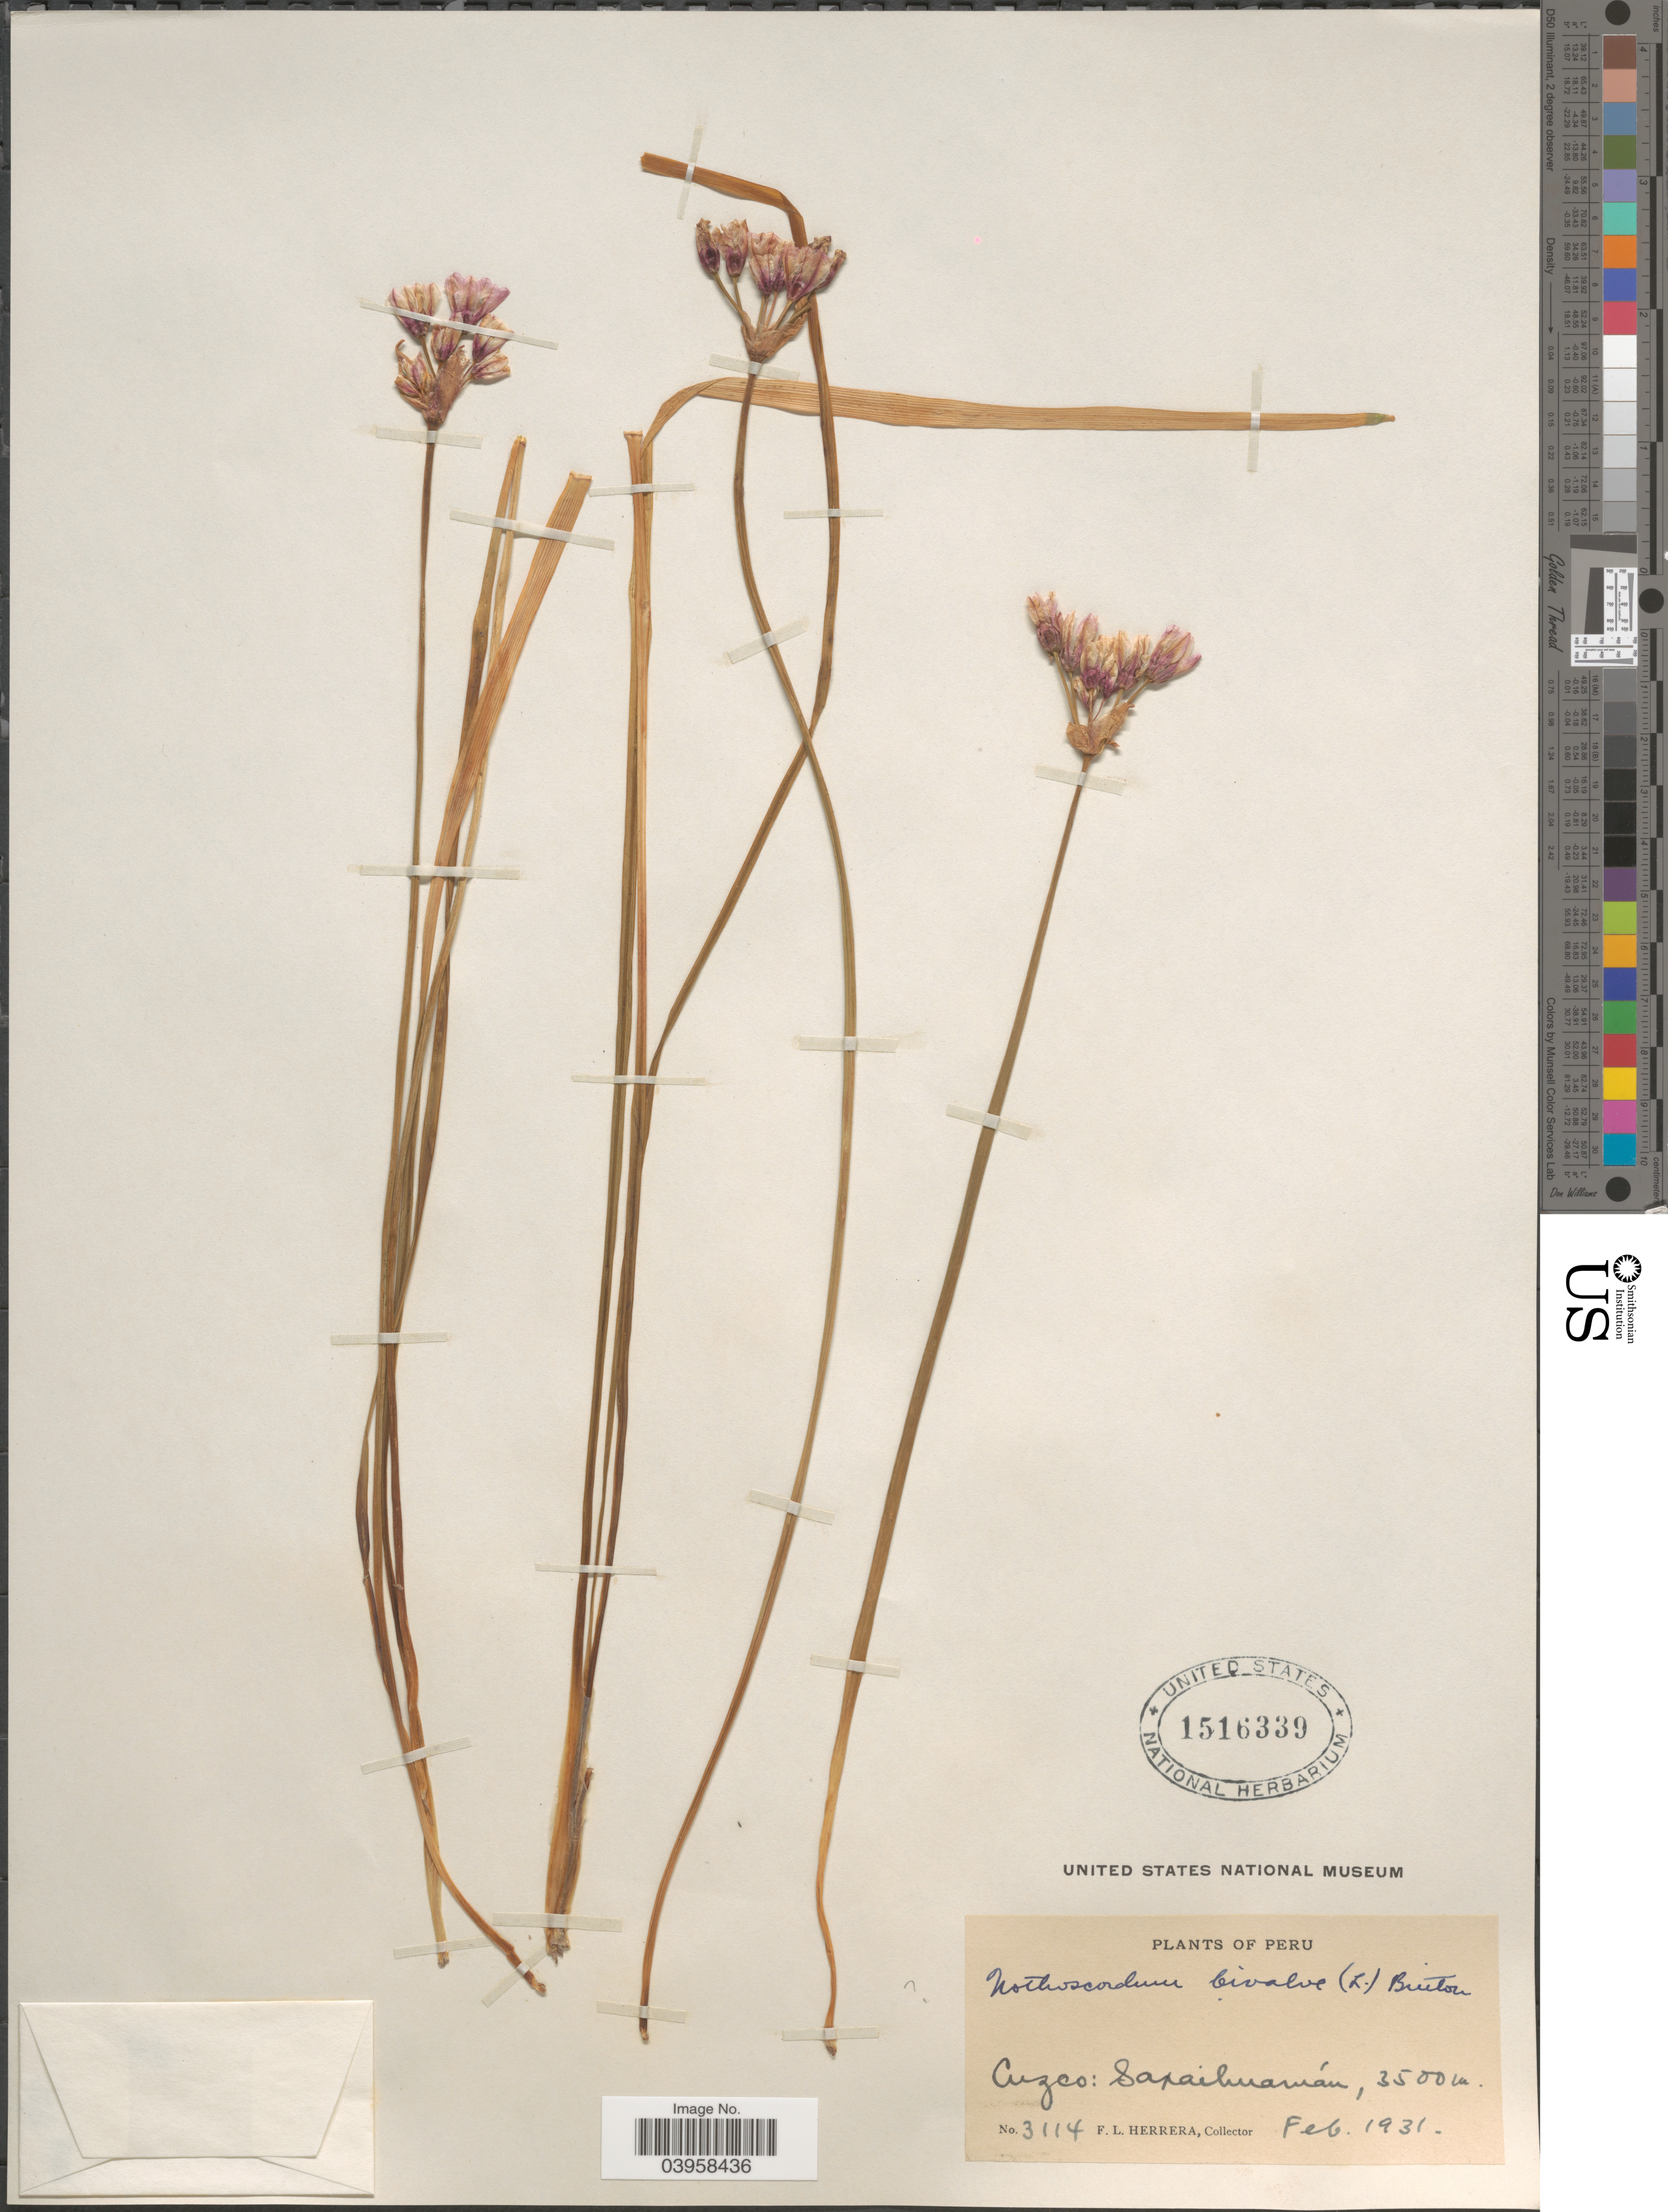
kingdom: Plantae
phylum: Tracheophyta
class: Liliopsida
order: Asparagales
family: Amaryllidaceae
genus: Nothoscordum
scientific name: Nothoscordum bivalve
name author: (L.) Britton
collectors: F. L. Herrera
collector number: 3114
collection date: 1931-02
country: Peru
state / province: Cusco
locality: Cuzco: Saxaihuaruán.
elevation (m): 3500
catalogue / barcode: US 1516339